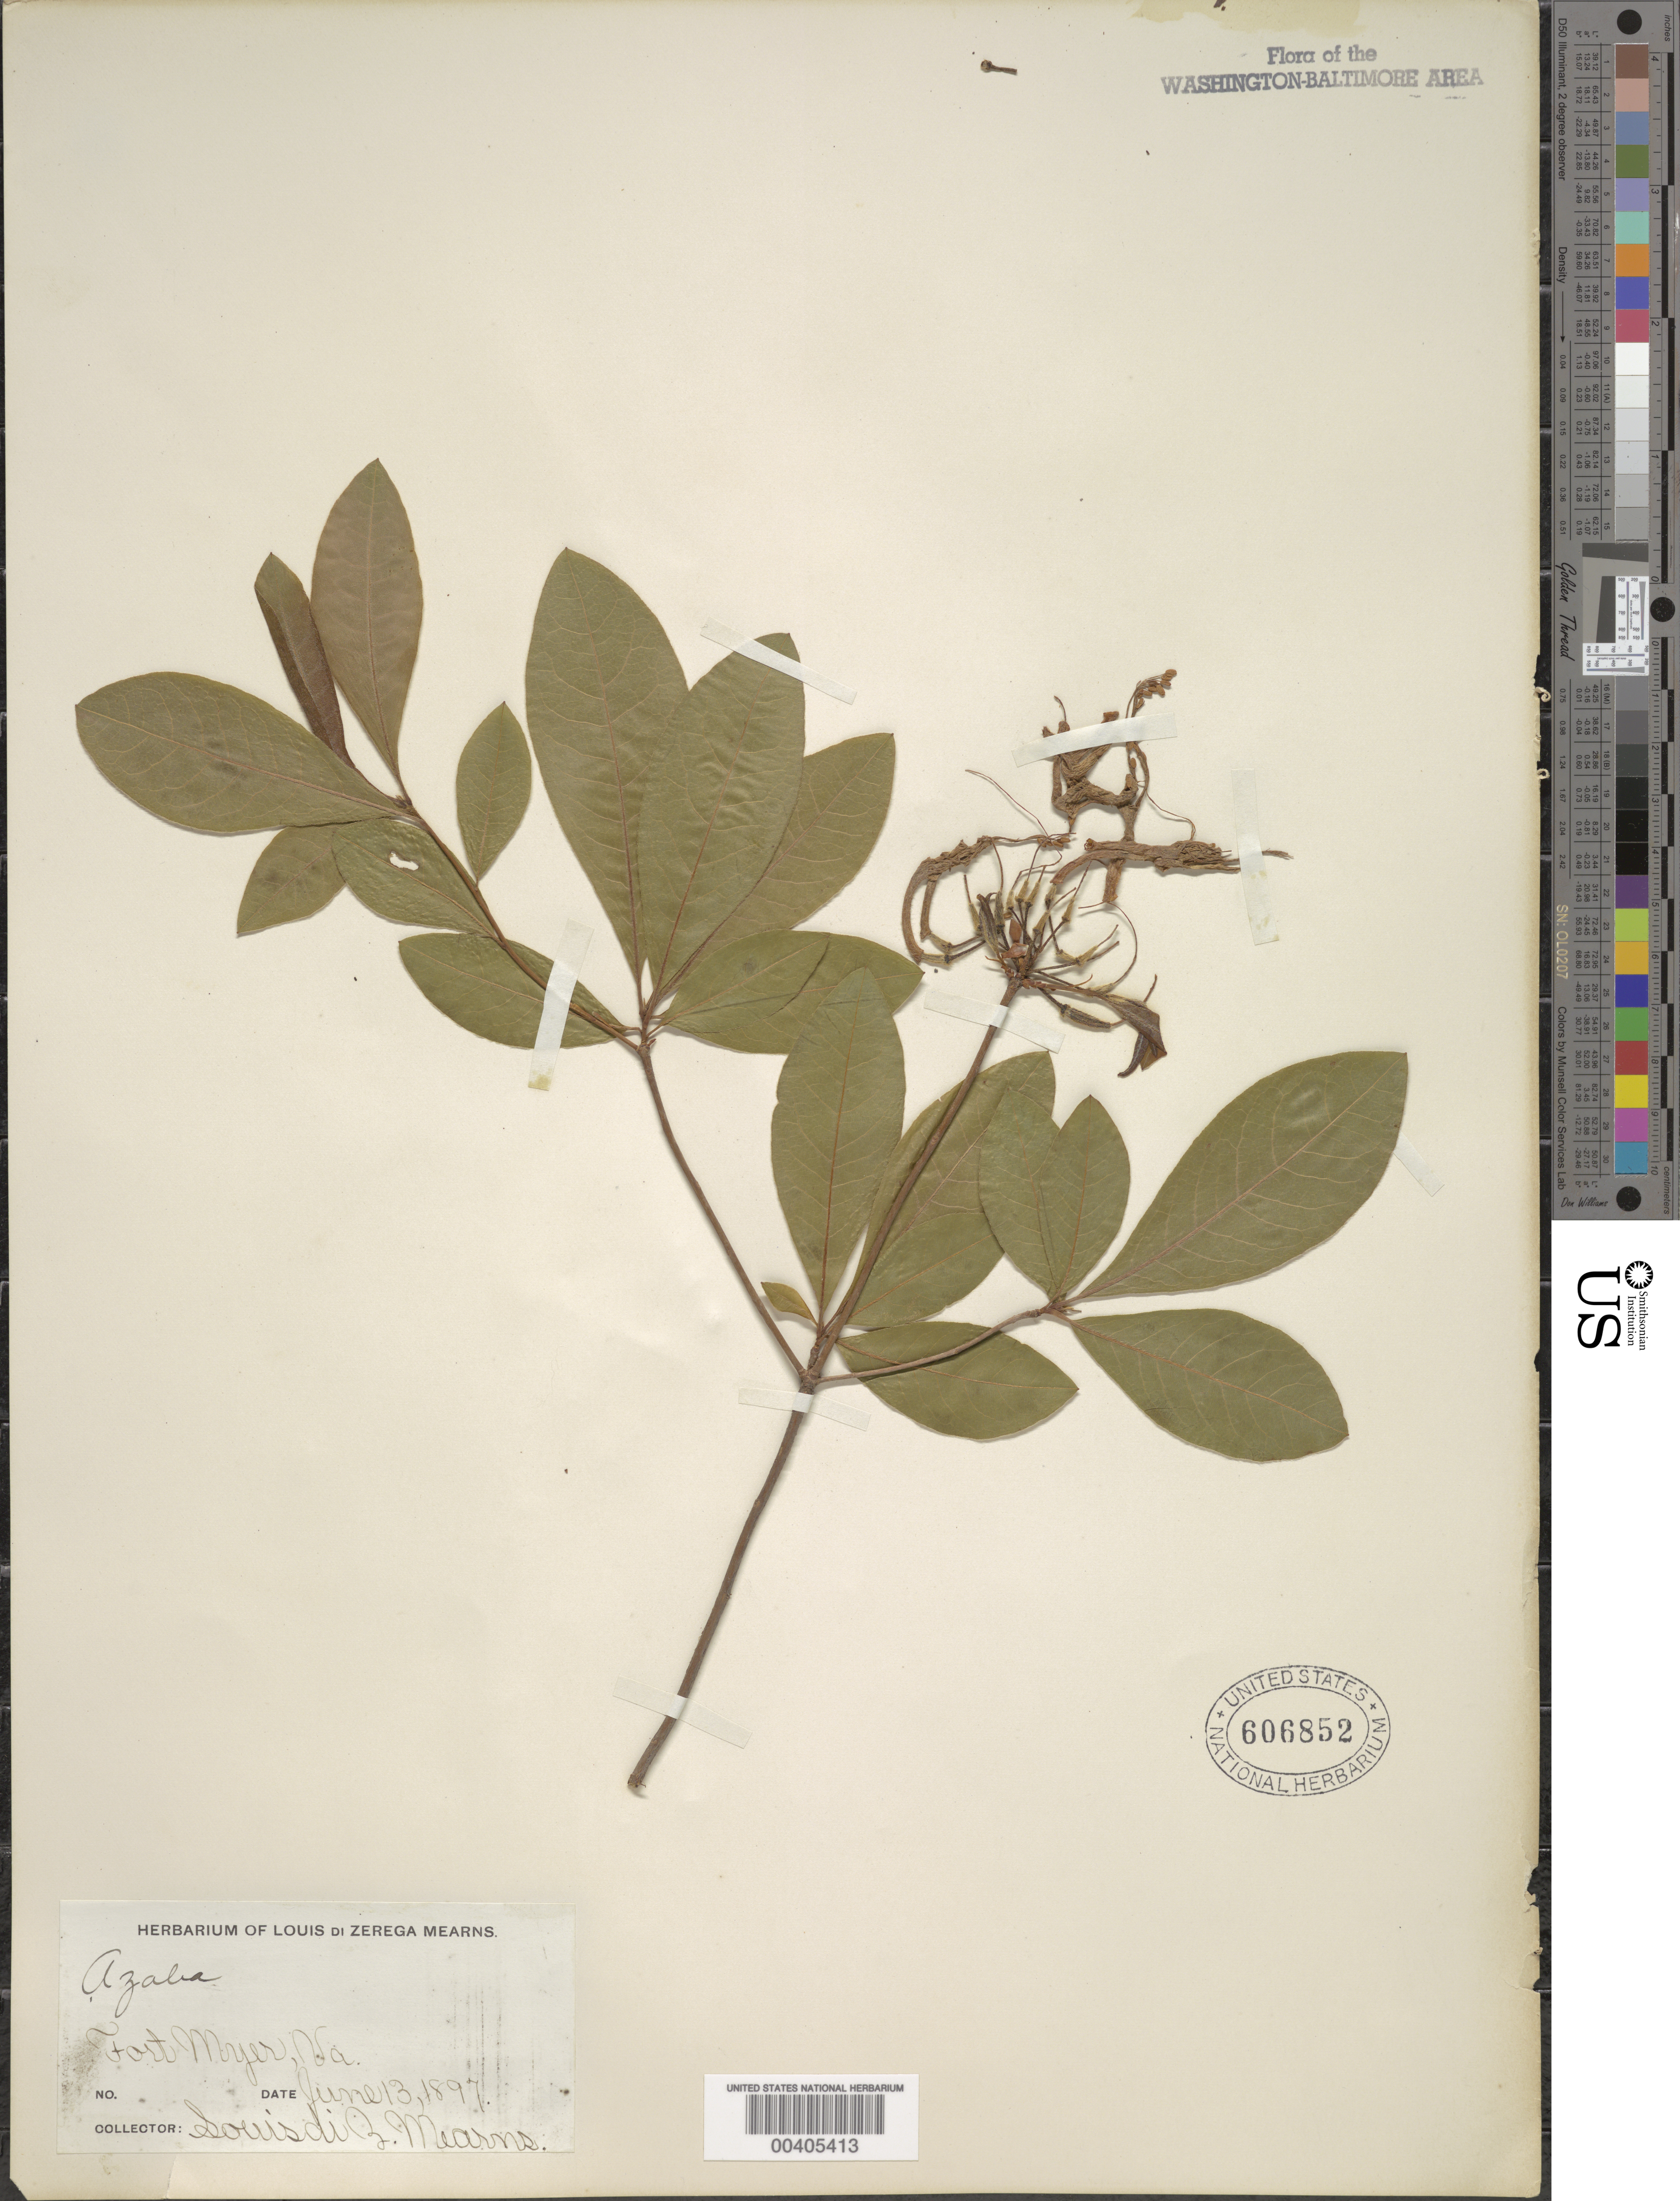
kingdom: Plantae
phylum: Tracheophyta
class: Magnoliopsida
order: Ericales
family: Ericaceae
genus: Rhododendron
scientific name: Rhododendron periclymenoides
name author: (Michx.) Shinners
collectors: L. D. Mearns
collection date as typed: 13 Jun 1897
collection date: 1897-06-13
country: United States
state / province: Virginia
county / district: Arlington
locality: Fort Myers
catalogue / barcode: US 606852